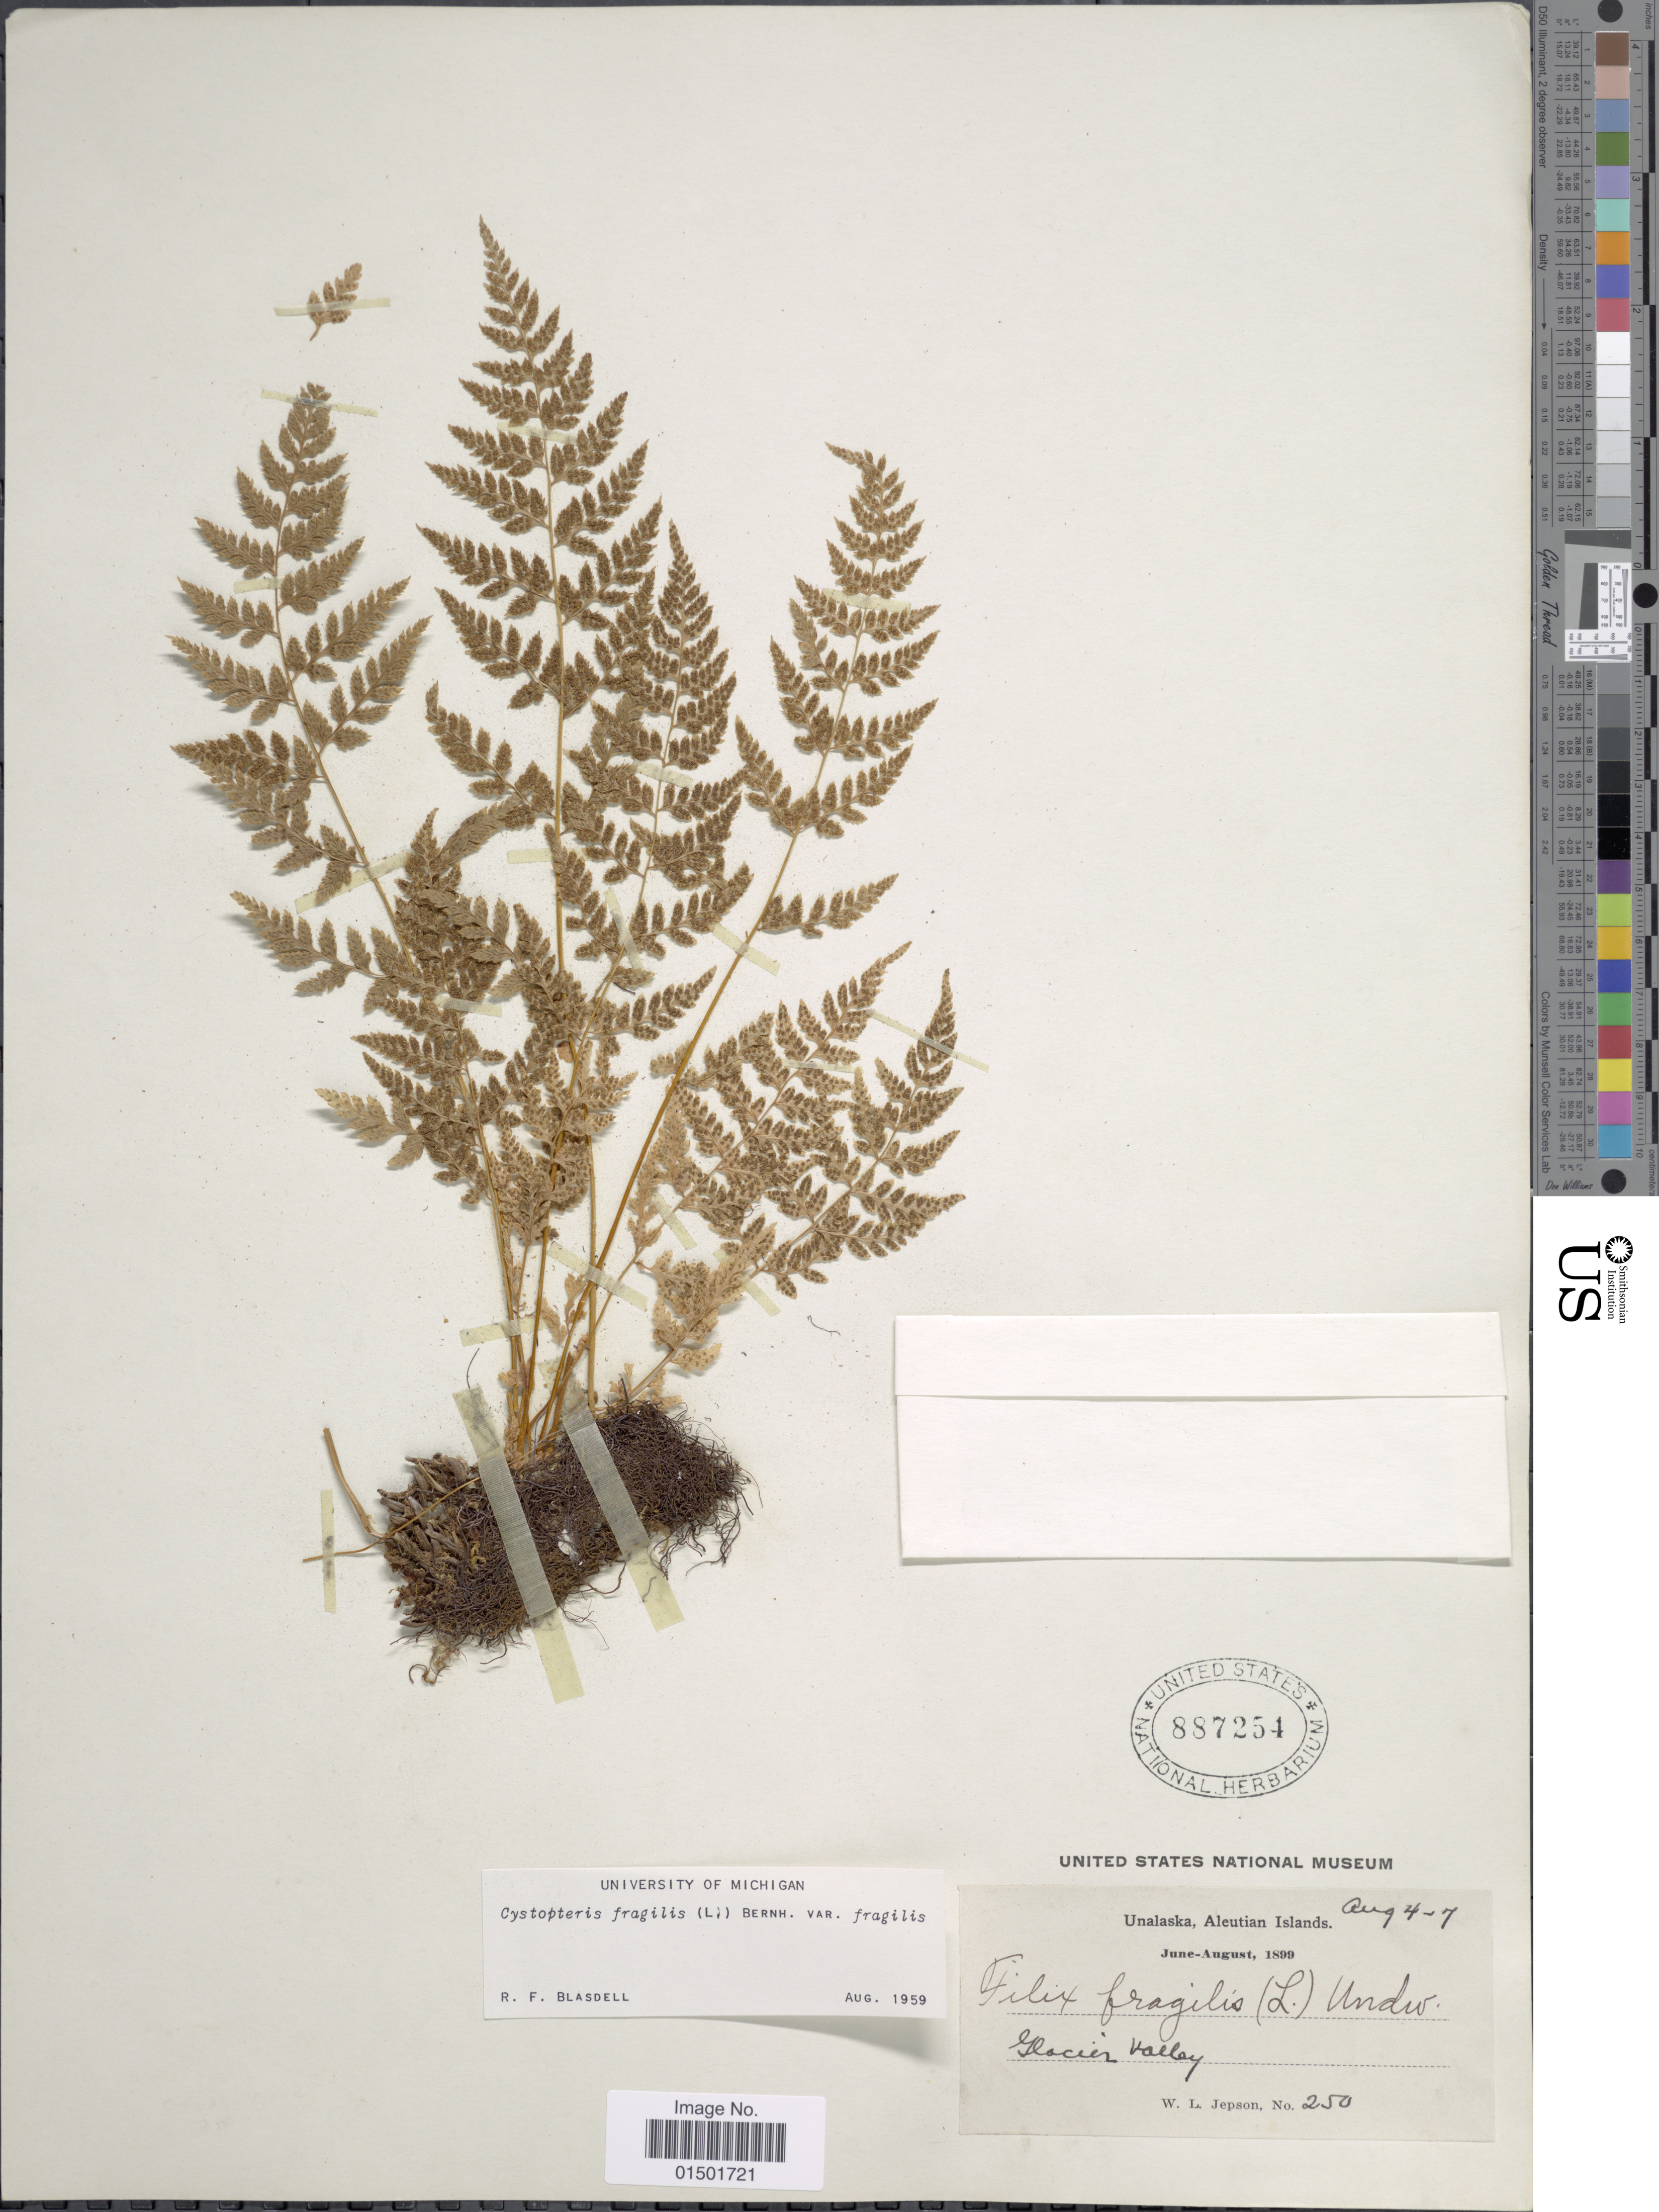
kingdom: Plantae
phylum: Tracheophyta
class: Polypodiopsida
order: Polypodiales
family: Cystopteridaceae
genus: Cystopteris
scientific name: Cystopteris fragilis var. fragilis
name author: (L.) Bernh.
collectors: W. L. Jepson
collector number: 250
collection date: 1899-08-04/1899-08-07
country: United States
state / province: Alaska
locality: Unalaska, Aleutian Islands. Glacier Valley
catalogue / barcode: US 887254